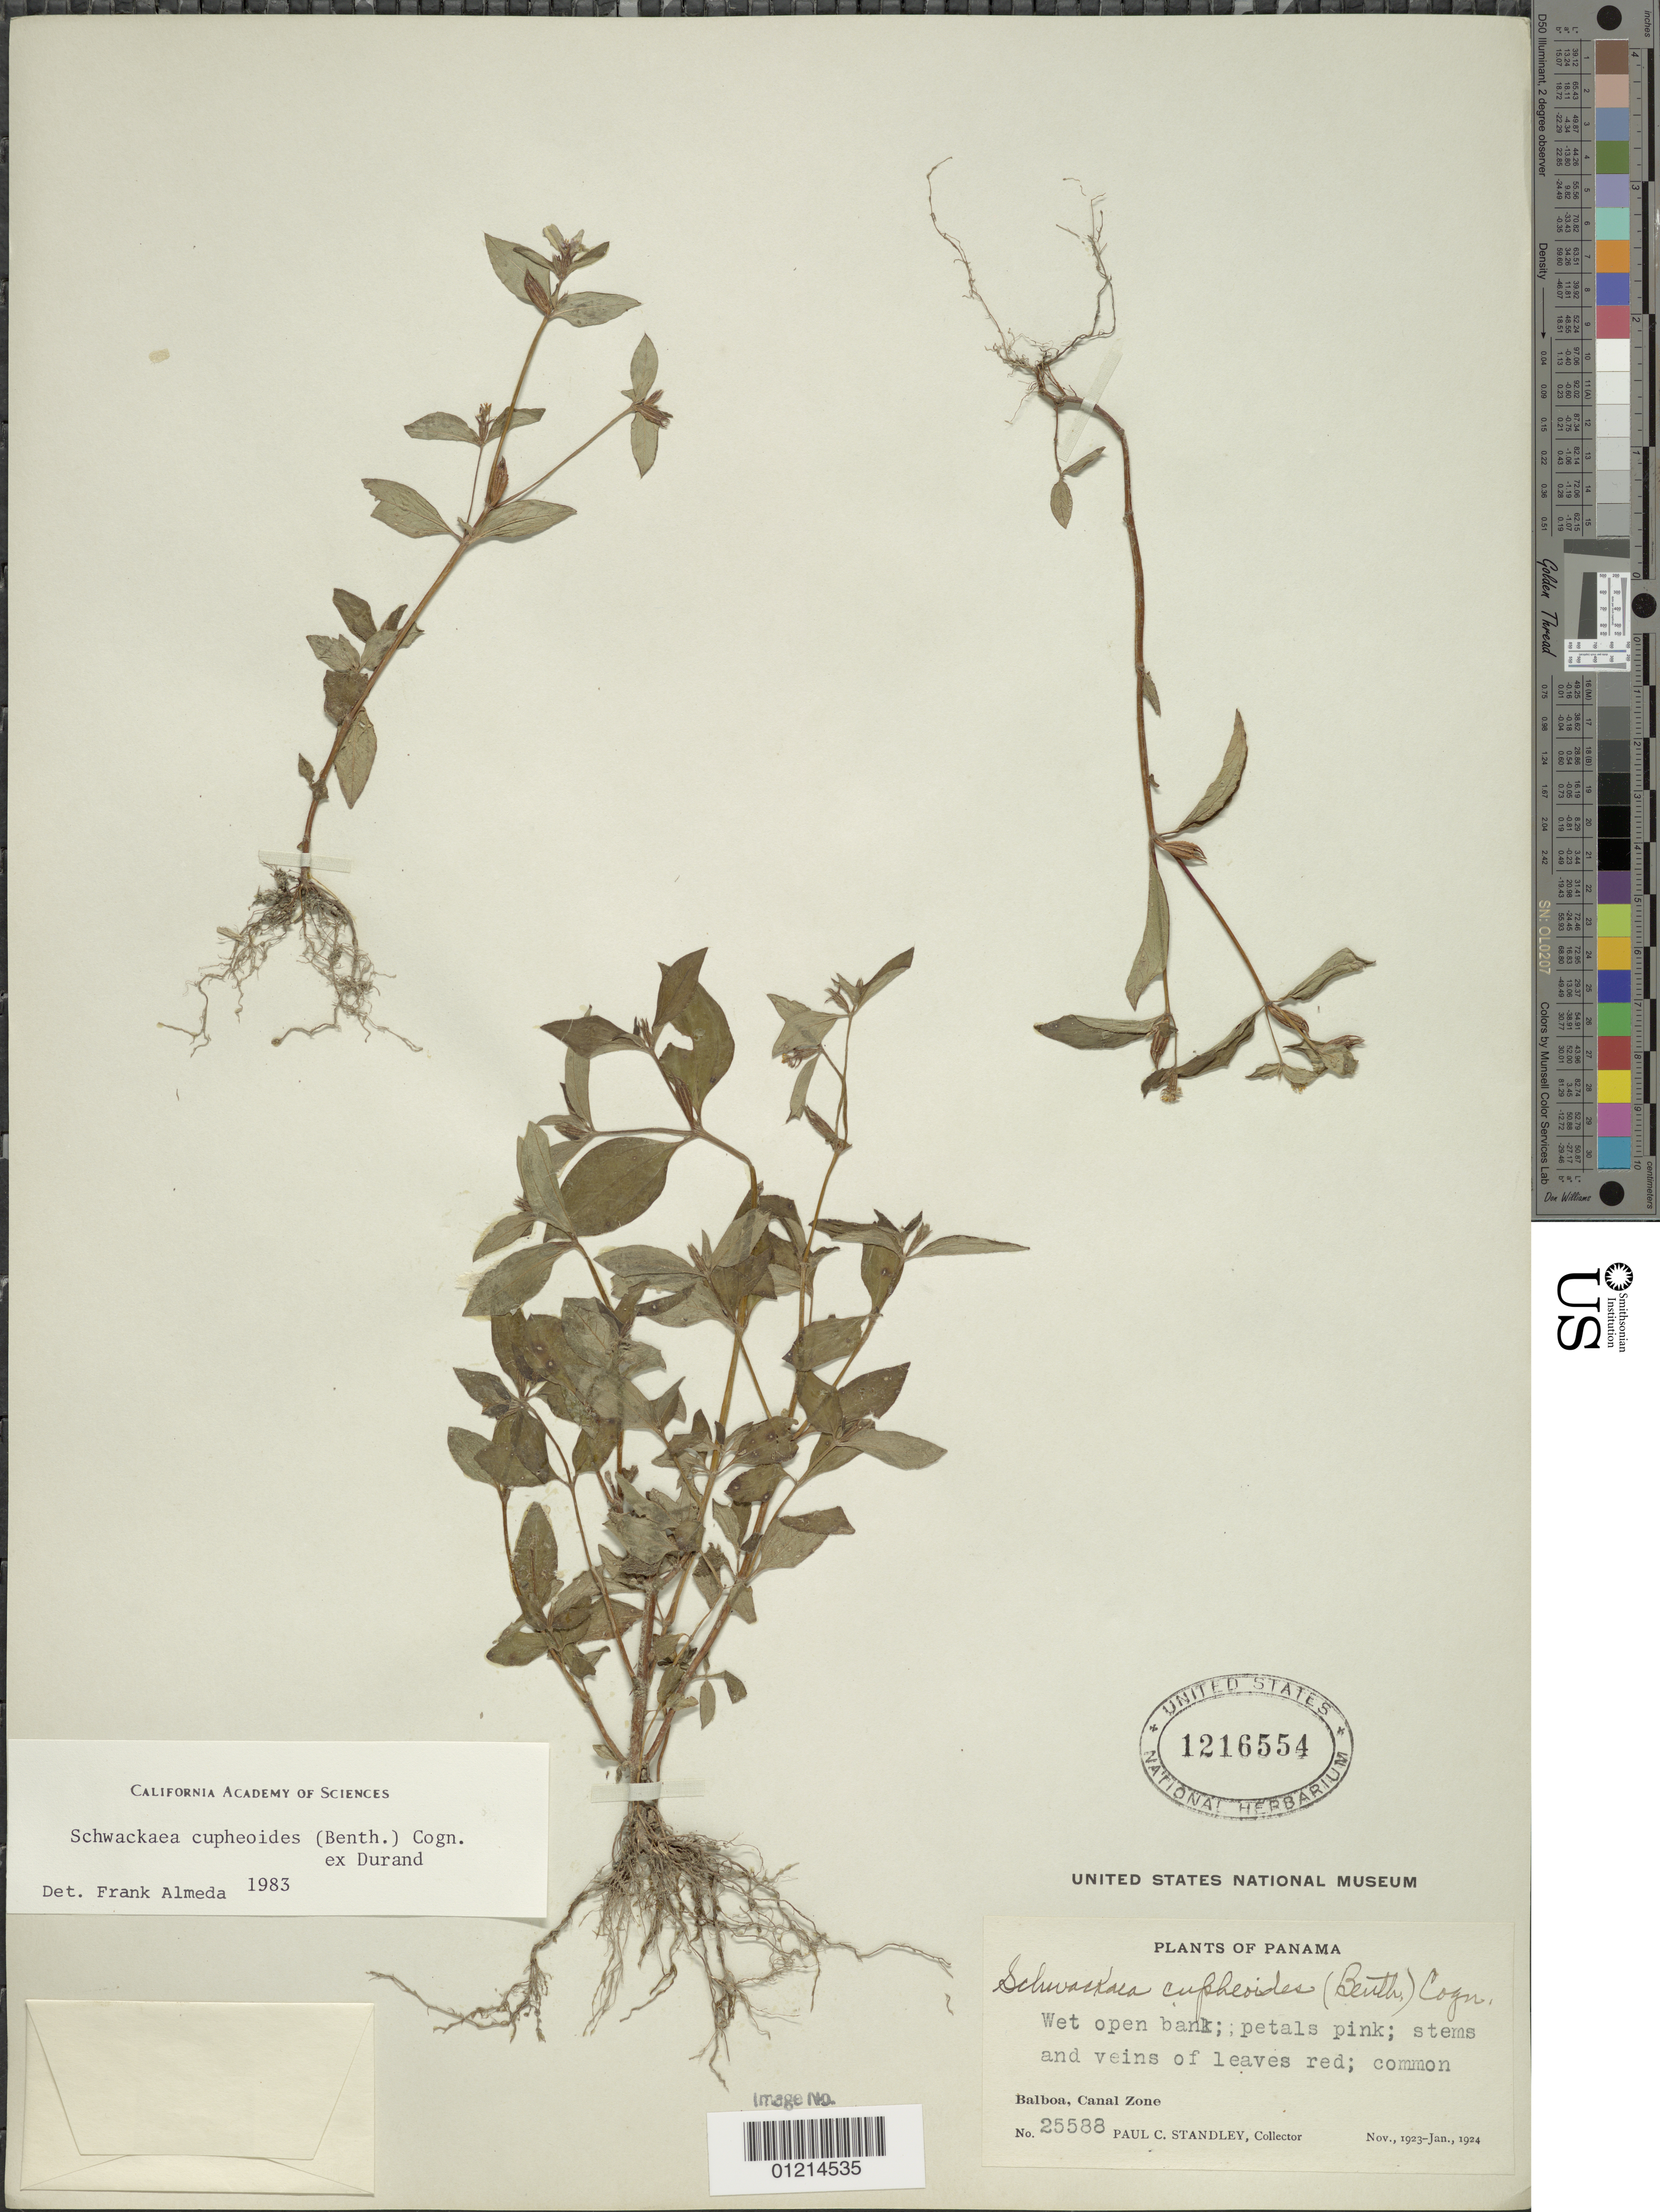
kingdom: Plantae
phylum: Tracheophyta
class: Magnoliopsida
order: Myrtales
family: Melastomataceae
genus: Schwackaea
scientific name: Schwackaea cupheoides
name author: (Benth.) Cogn.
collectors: P. C. Standley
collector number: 25588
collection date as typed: Nov 1923 to -- Jan 1924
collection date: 1923-11/1924-01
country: Panama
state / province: Panamá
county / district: Canal Zone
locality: Balboa.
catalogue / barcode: US 1216554